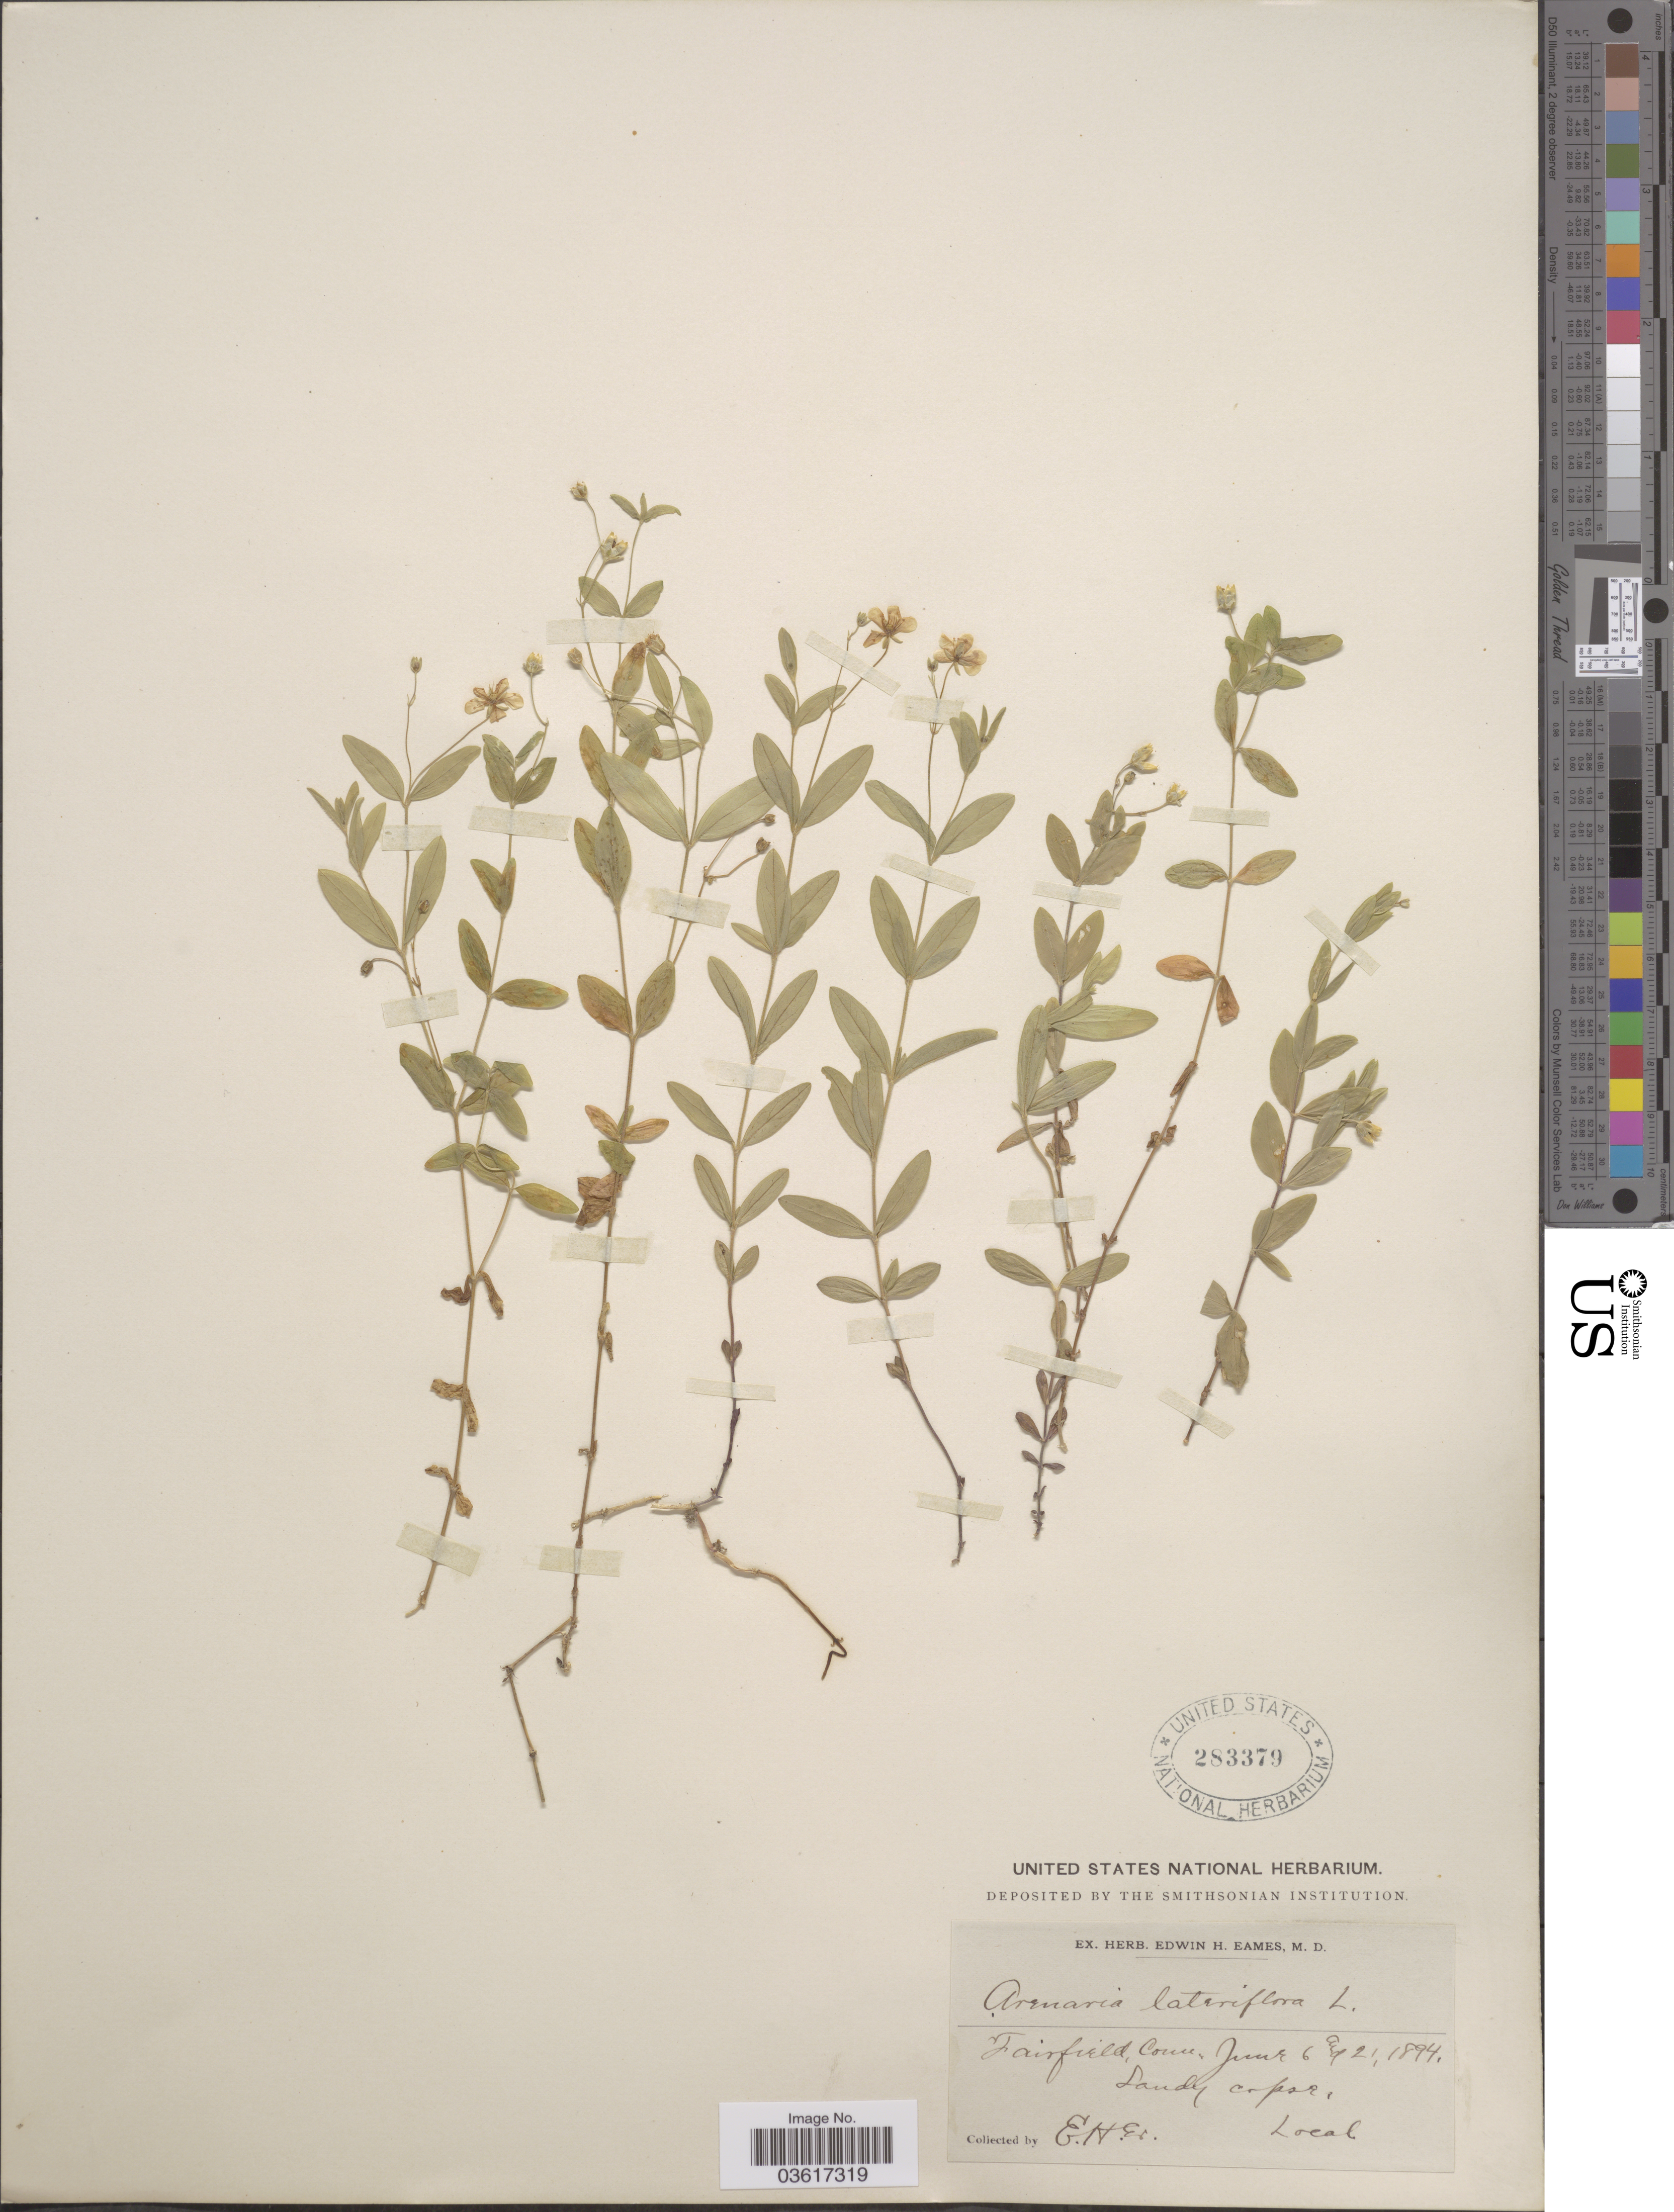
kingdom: Plantae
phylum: Tracheophyta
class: Magnoliopsida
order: Caryophyllales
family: Caryophyllaceae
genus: Moehringia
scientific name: Moehringia lateriflora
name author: (L.) Fenzl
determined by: Strong, Mark T., (BOT), Smithsonian Institution - National Museum of Natural History (UNITED STATES)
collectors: E. H. Eames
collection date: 1894-06-06/1894-06-21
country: United States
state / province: Connecticut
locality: Fairfield.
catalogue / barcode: US 283379